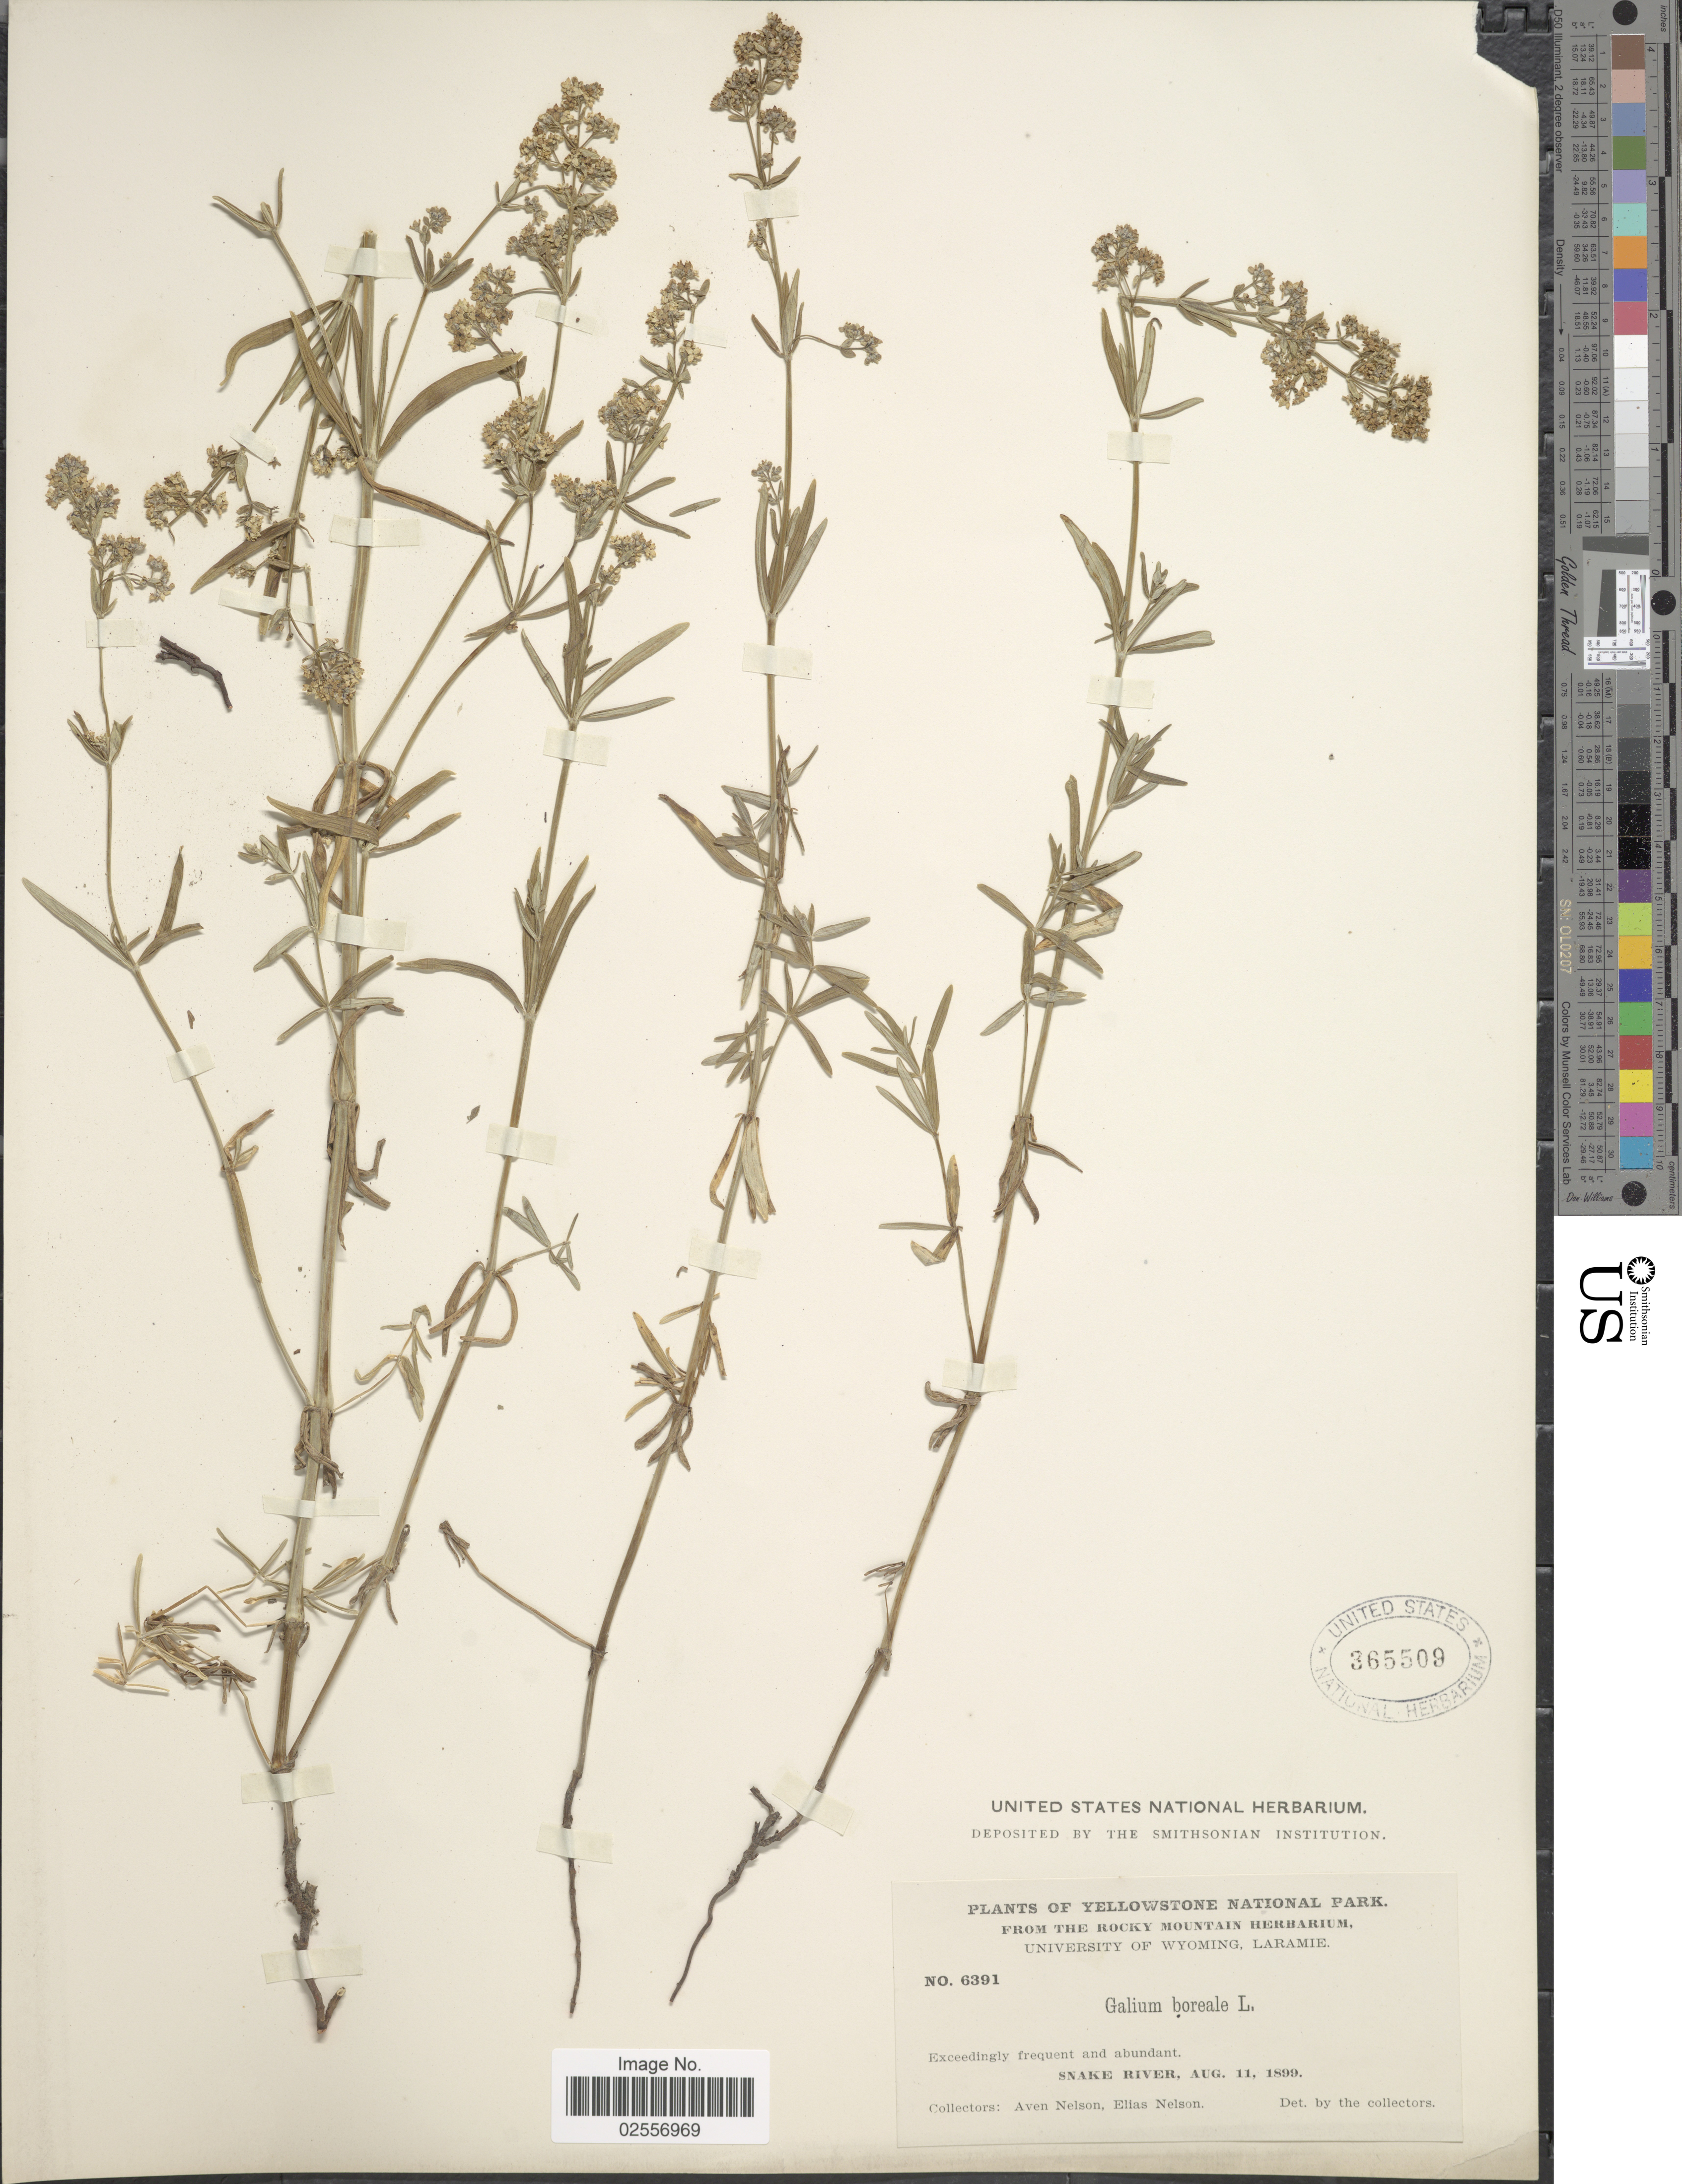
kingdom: Plantae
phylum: Tracheophyta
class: Magnoliopsida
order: Gentianales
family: Rubiaceae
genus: Galium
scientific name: Galium boreale L.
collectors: A. Nelson & E. Nelson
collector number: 6391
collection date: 1899-08-11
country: United States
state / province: Wyoming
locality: Yellowstone National Park, Snake River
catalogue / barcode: US 365509